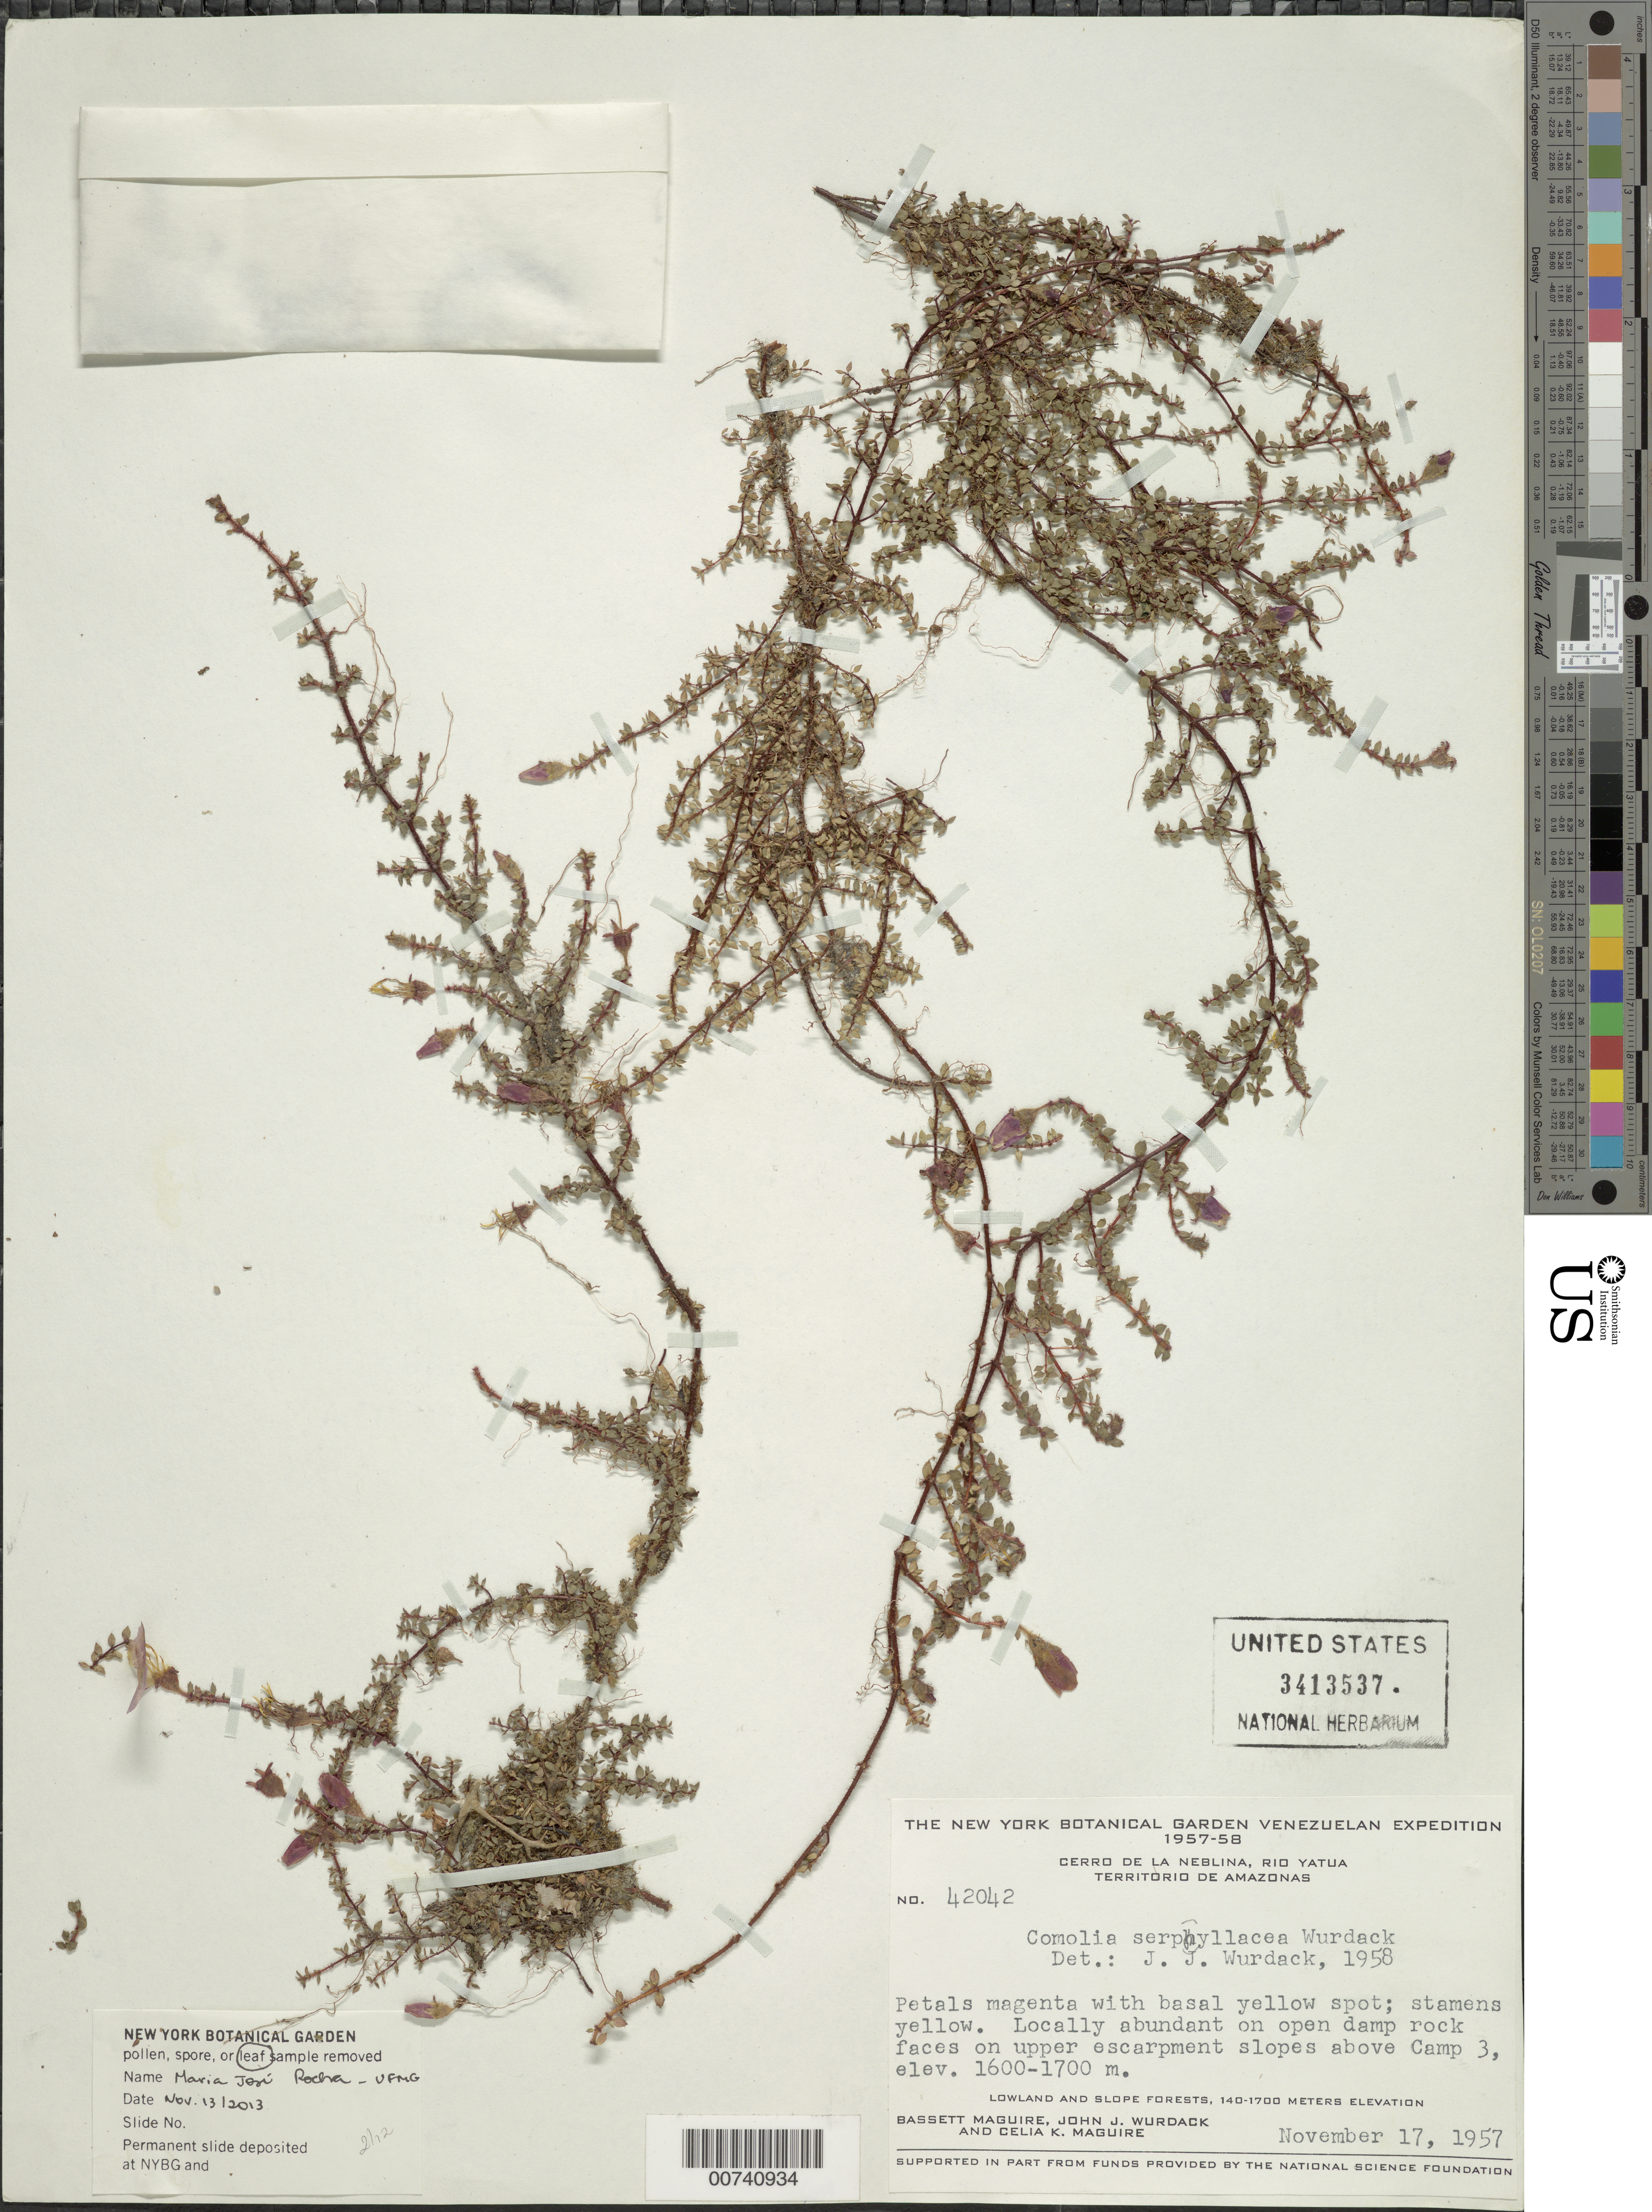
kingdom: Plantae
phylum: Tracheophyta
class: Magnoliopsida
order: Myrtales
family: Melastomataceae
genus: Comolia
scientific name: Comolia serpyllacea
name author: Wurdack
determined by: Wurdack, John J., (US), US (UNITED STATES)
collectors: B. Maguire, J. J. Wurdack & C. K. Maguire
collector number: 42042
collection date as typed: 17-Nov-57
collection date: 1957-11-17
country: Venezuela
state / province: Amazonas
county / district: Río Negro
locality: Cerro de la Neblina, Río Yatua, Camp 3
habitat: Open damp rock faces on upper escarpment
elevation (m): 1600